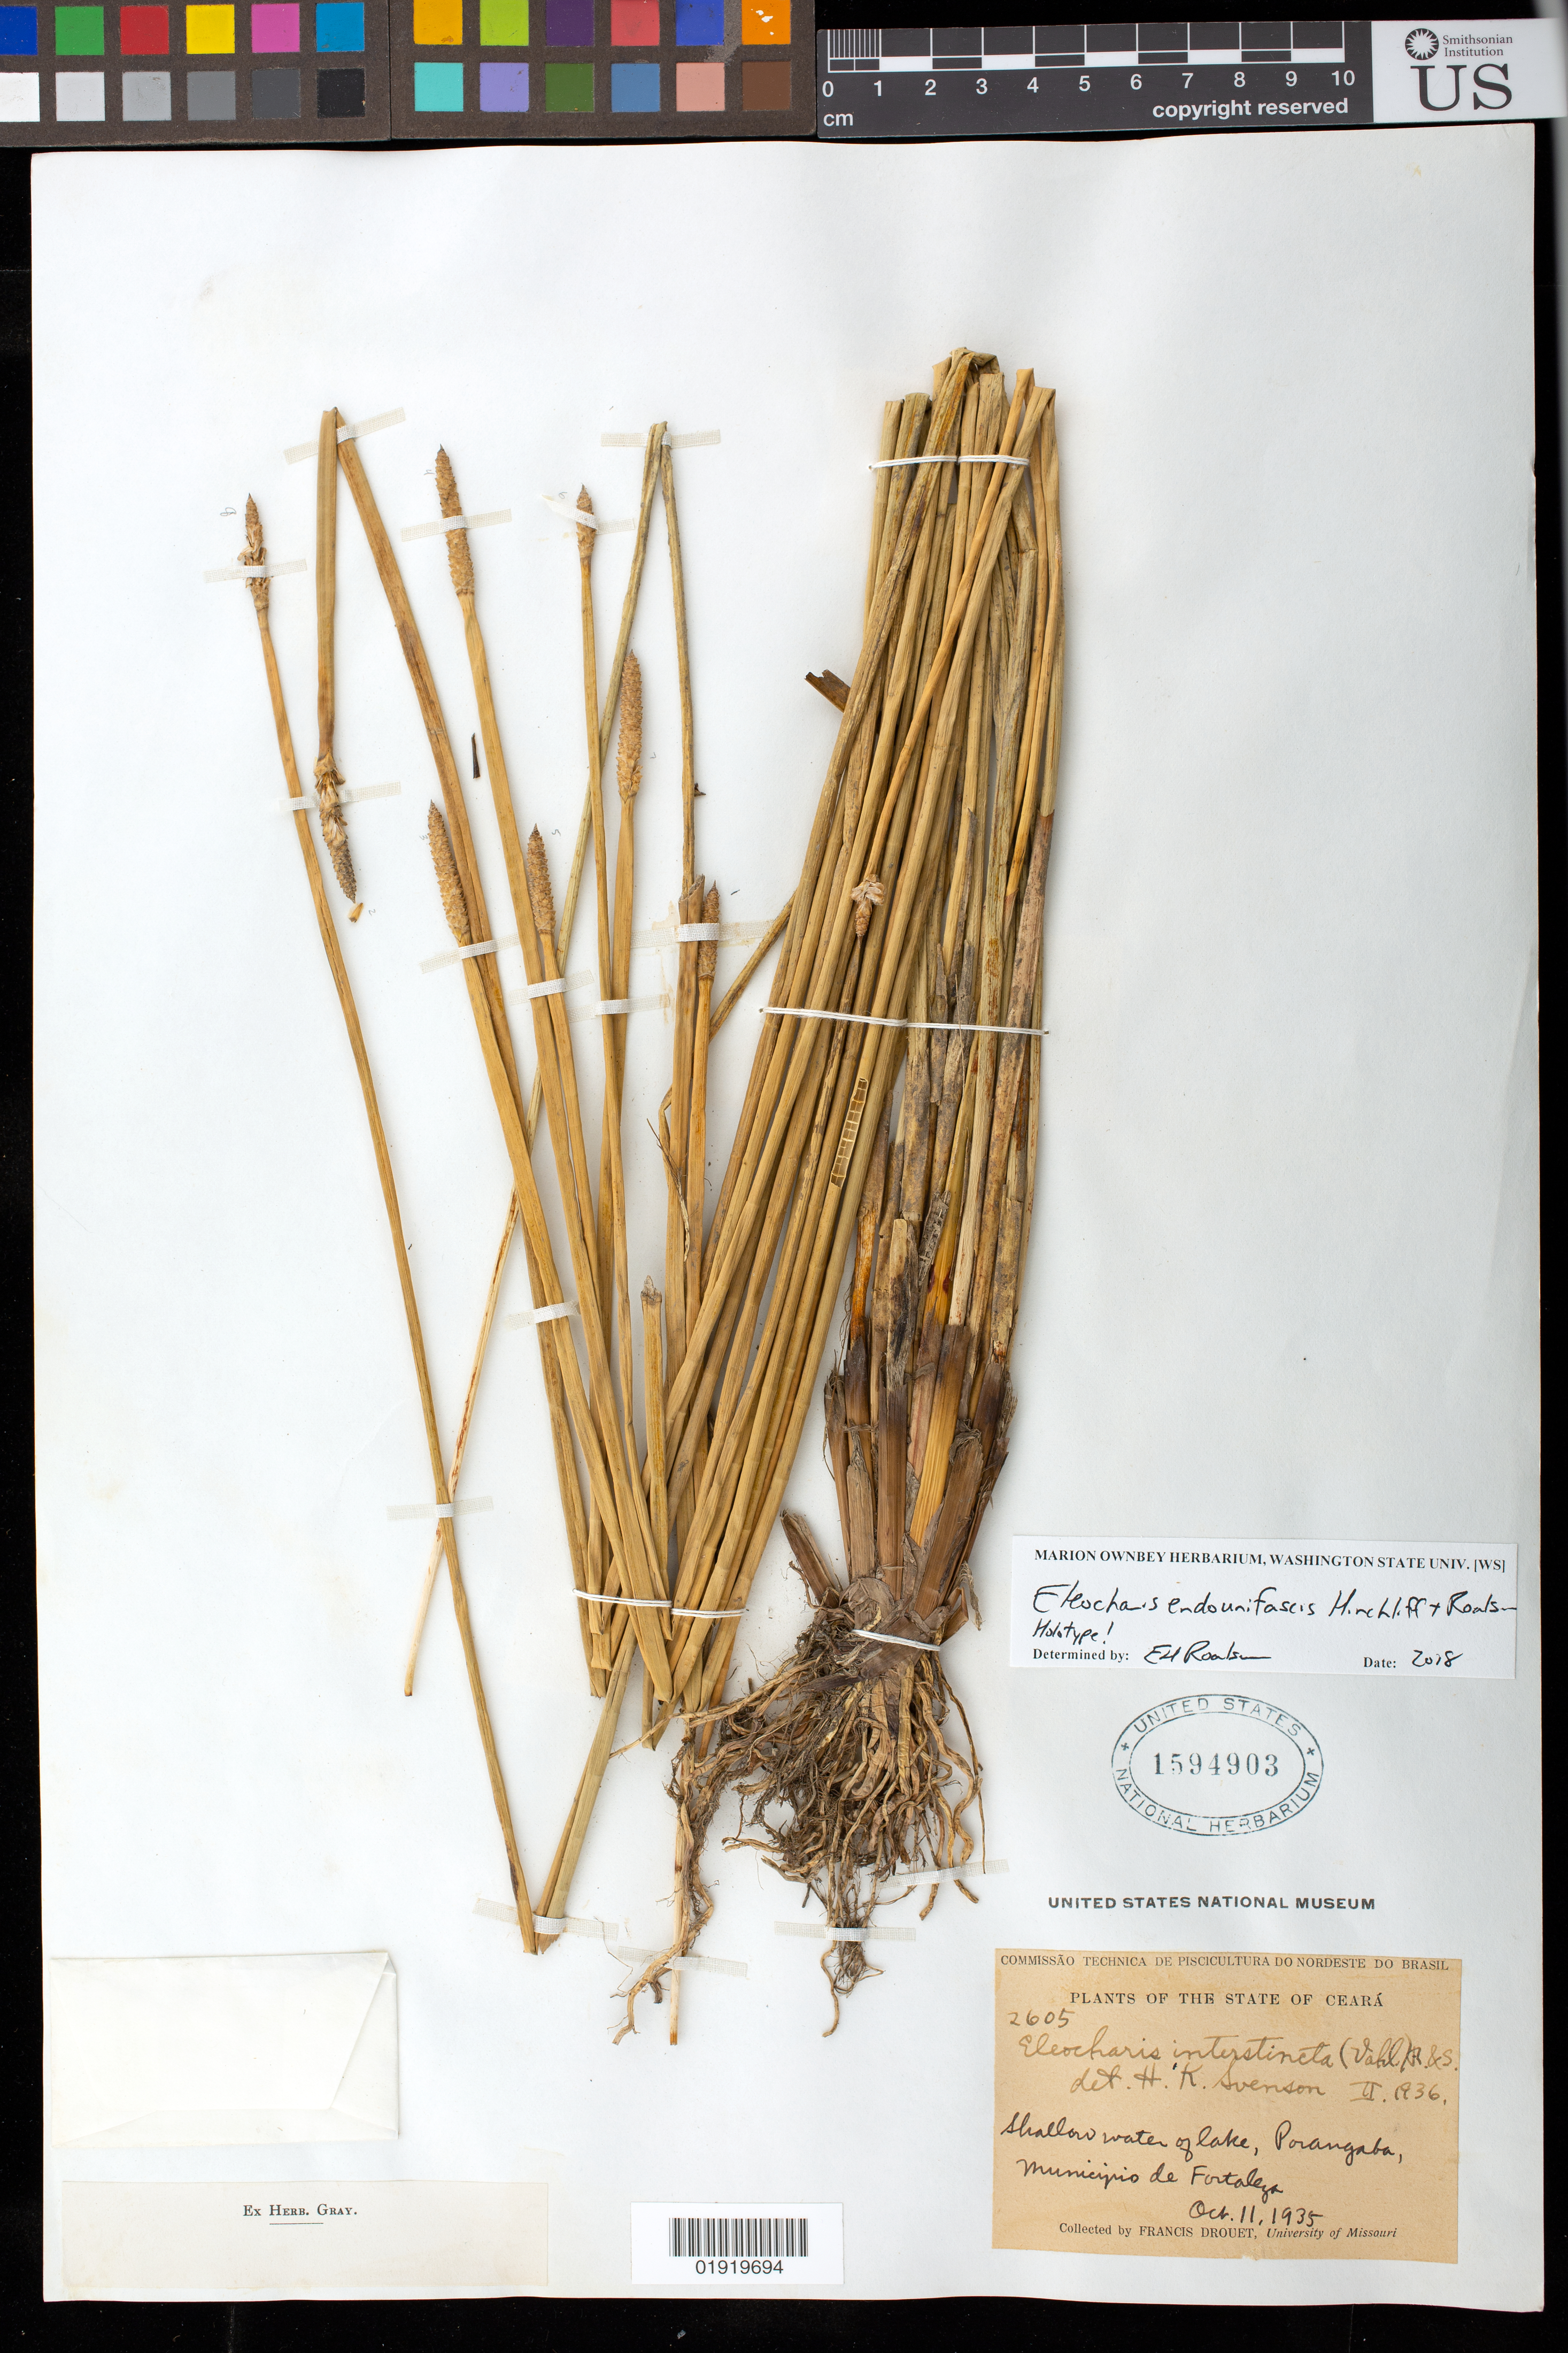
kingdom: Plantae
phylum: Tracheophyta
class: Liliopsida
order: Poales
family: Cyperaceae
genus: Eleocharis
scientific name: Eleocharis endounifascis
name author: Hinchliff & Roalson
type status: Holotype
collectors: F. E. Drouet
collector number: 2605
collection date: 1935-10-11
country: Brazil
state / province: Ceará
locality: Shallow water of lake, Porangaba, Municipio de Fortaleza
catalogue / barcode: US 1594903